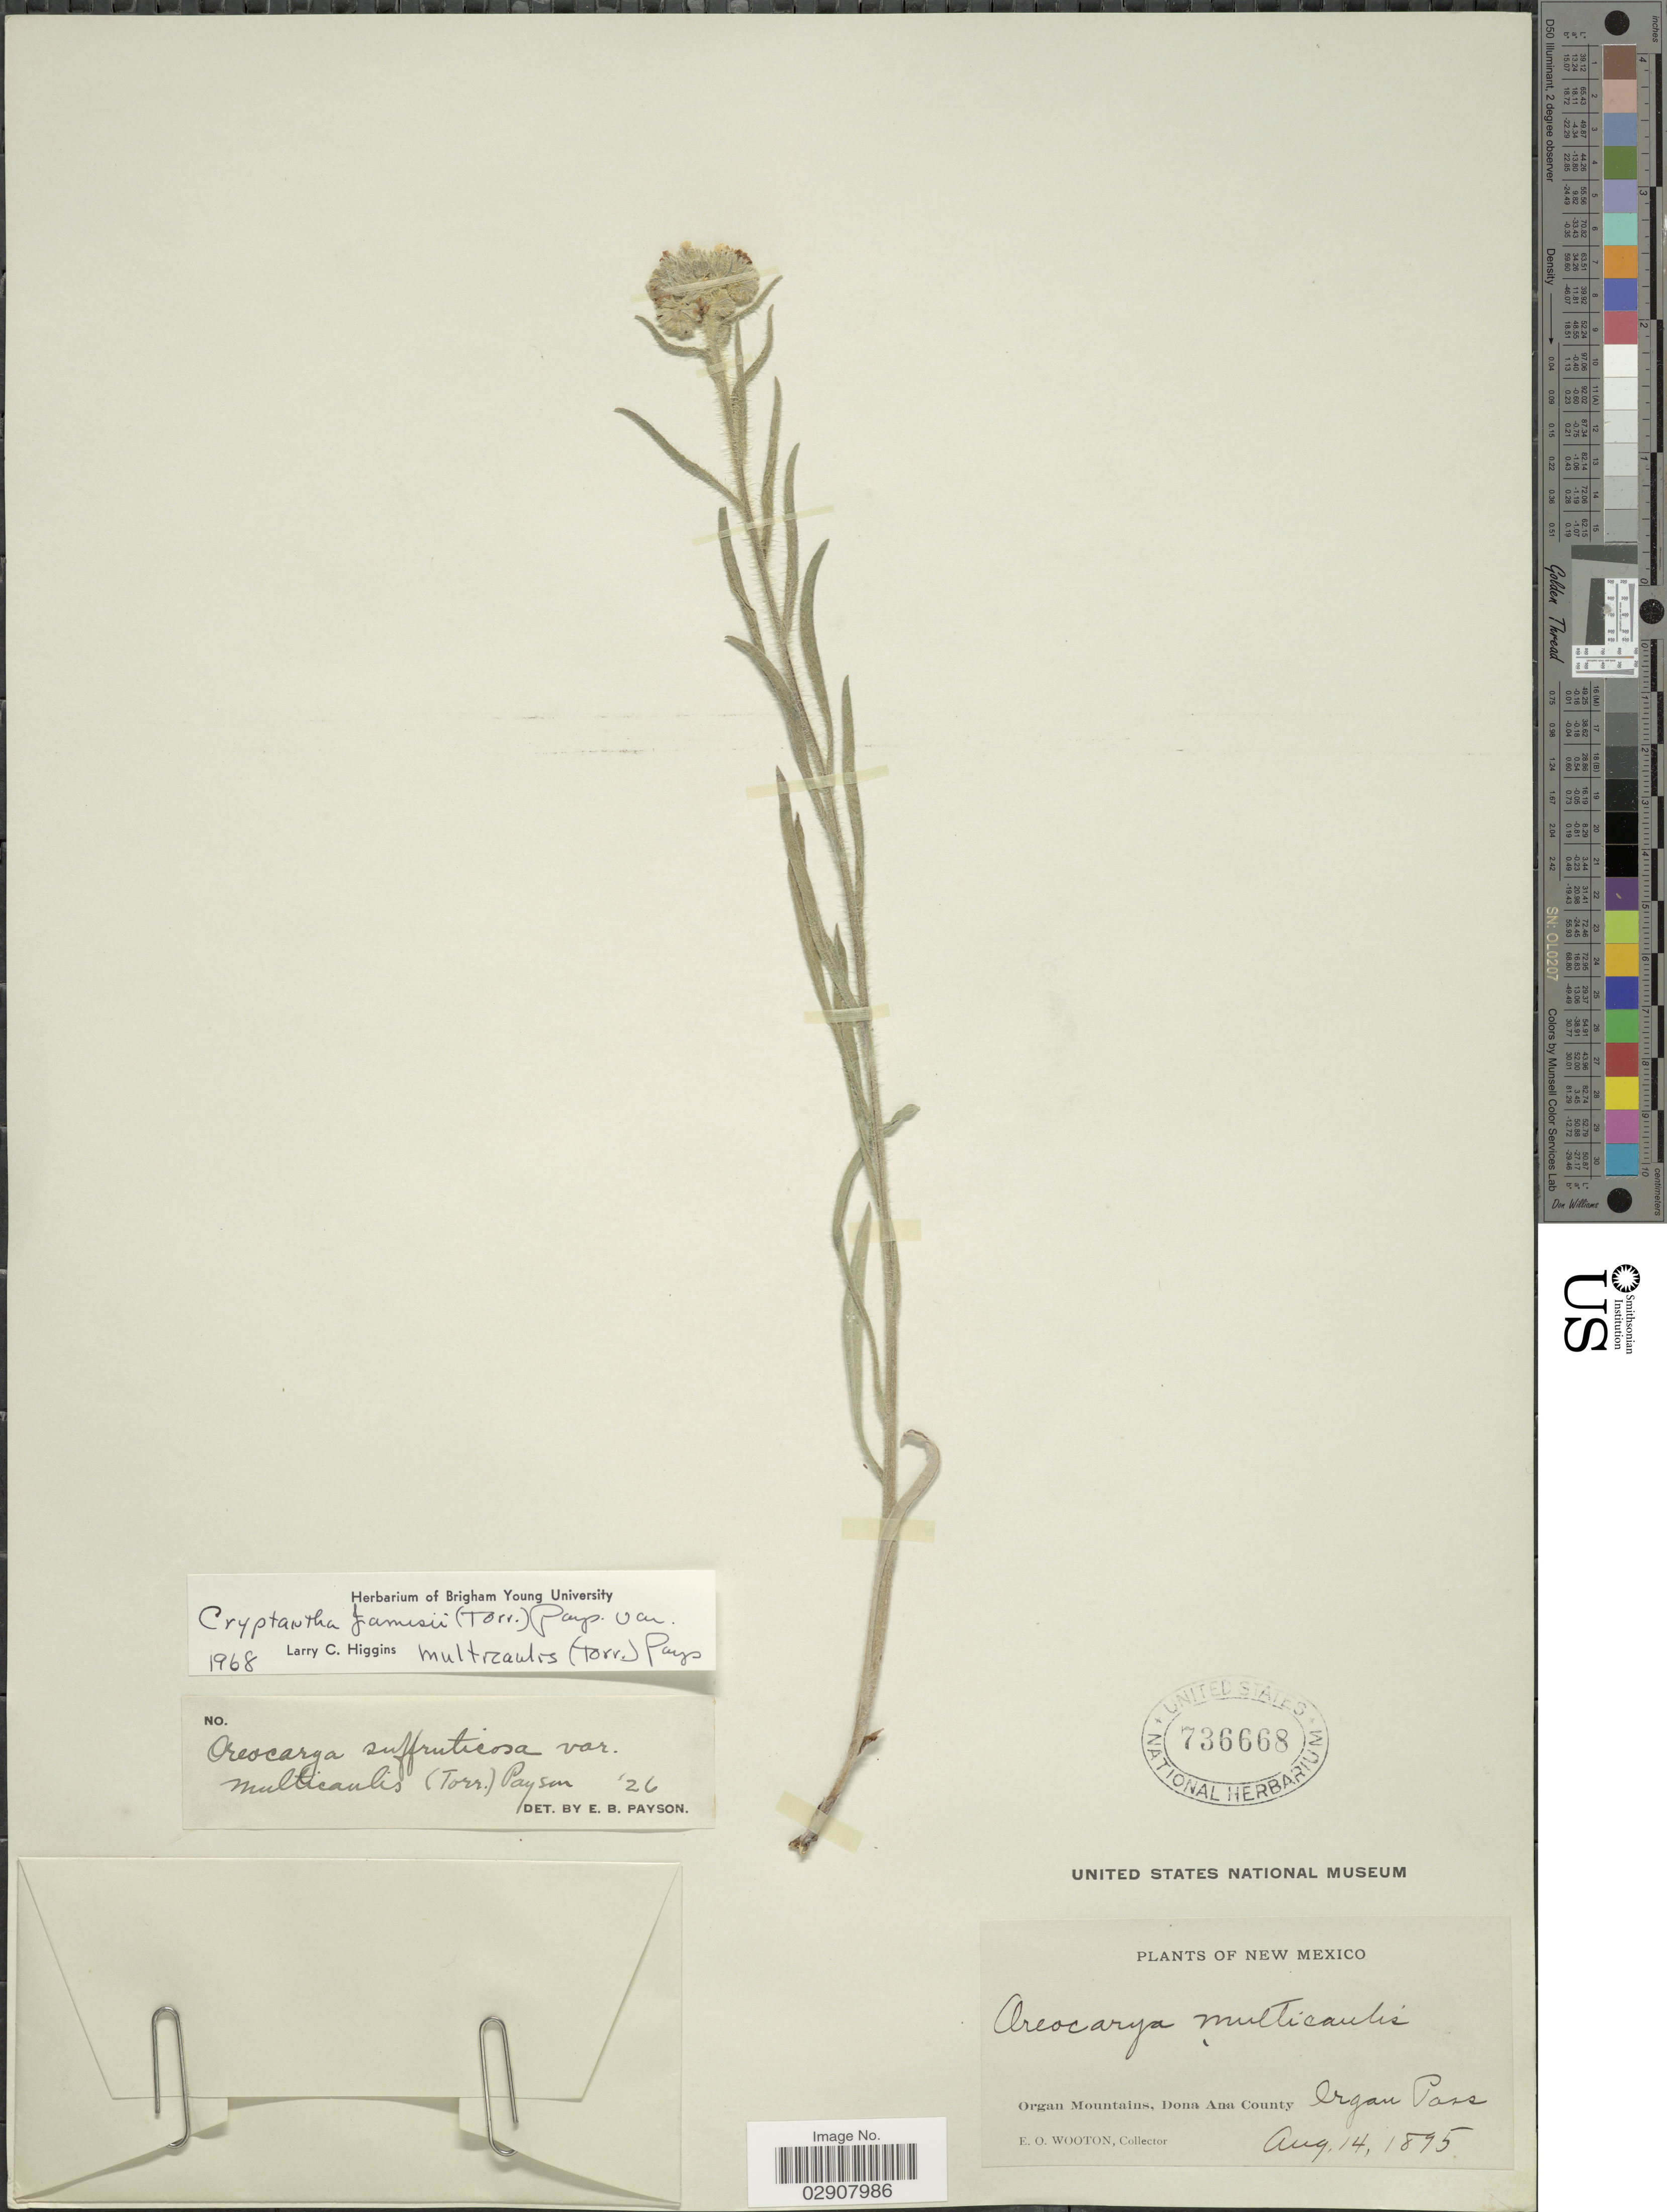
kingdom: Plantae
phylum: Tracheophyta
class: Magnoliopsida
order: Boraginales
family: Boraginaceae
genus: Cryptantha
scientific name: Cryptantha jamesii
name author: (Torr.) Payson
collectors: E. O. Wooton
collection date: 1895-08-14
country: United States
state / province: New Mexico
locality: Organ Mountains, Dona Ana County, Organ Pass.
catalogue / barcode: US 736668